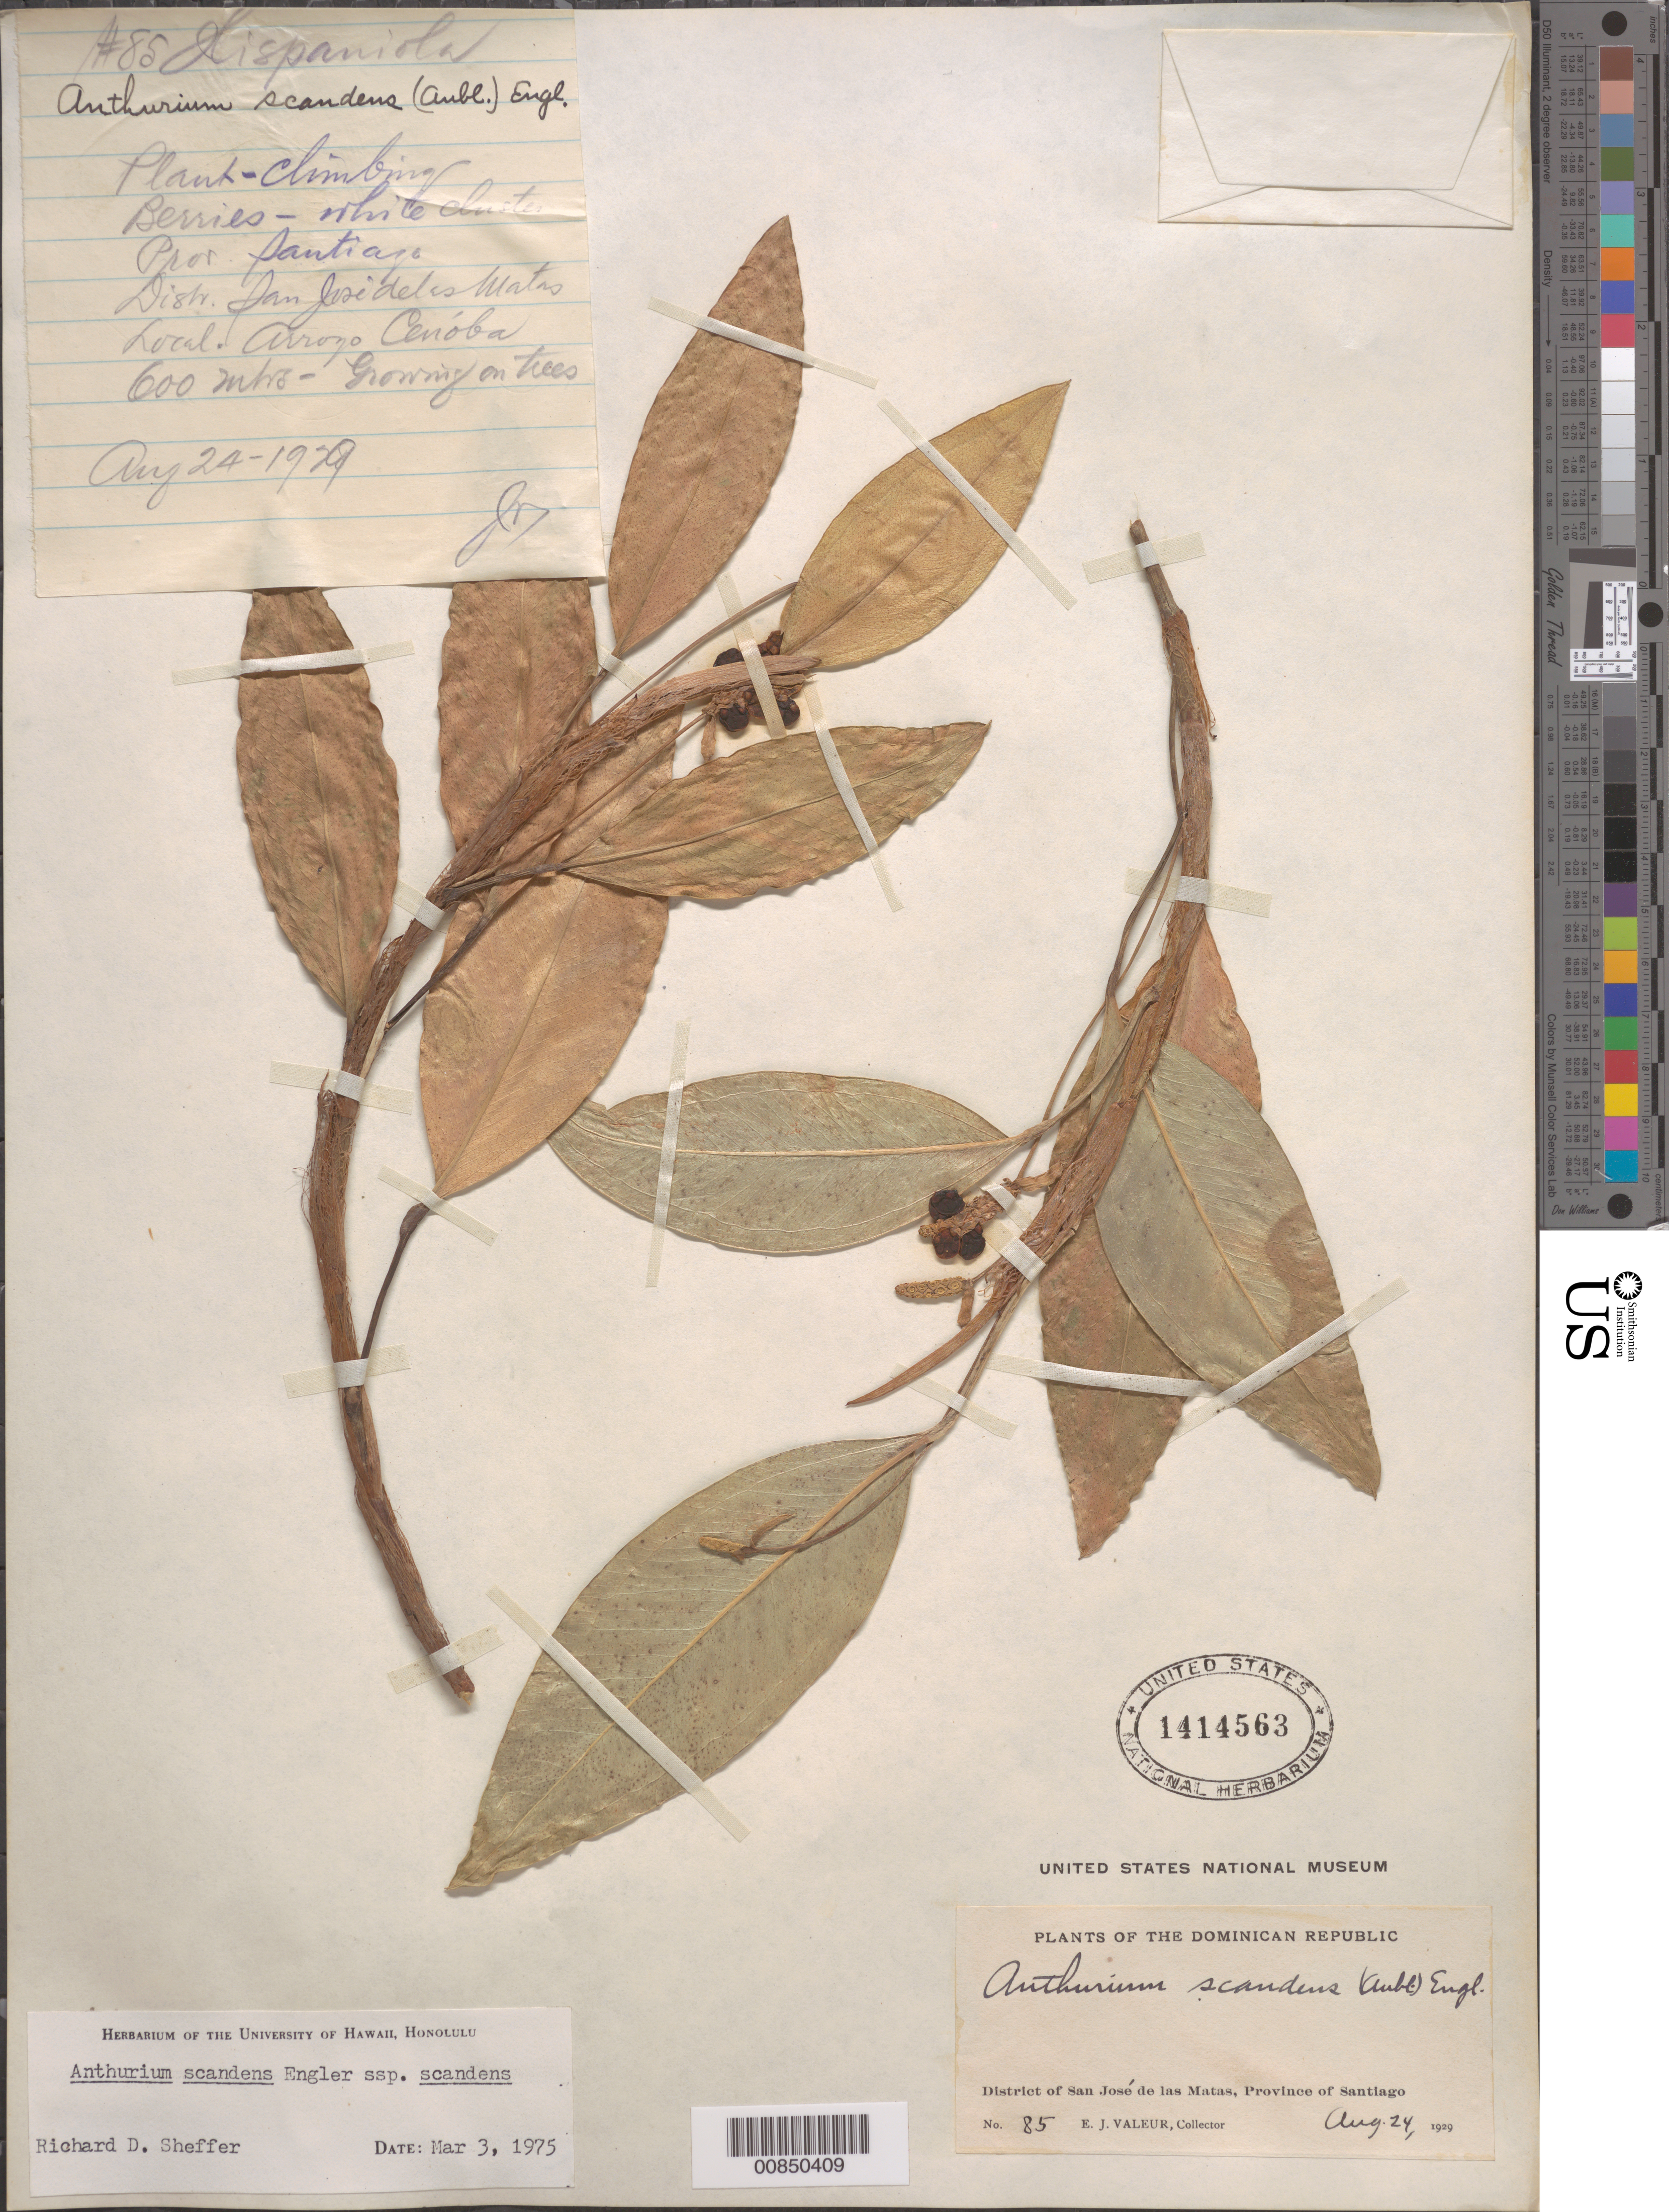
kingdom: Plantae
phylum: Tracheophyta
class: Liliopsida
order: Alismatales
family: Araceae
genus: Anthurium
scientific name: Anthurium scandens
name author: (Aubl.) Engl.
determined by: Sheffer, R. D.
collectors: E. Valeur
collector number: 85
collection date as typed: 24 Aug 1929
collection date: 1929-08-24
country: Dominican Republic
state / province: Santiago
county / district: San José de las Matas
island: Hispaniola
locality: Arroyo Cenóbi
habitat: Growing on trees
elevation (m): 600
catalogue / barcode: US 1414563